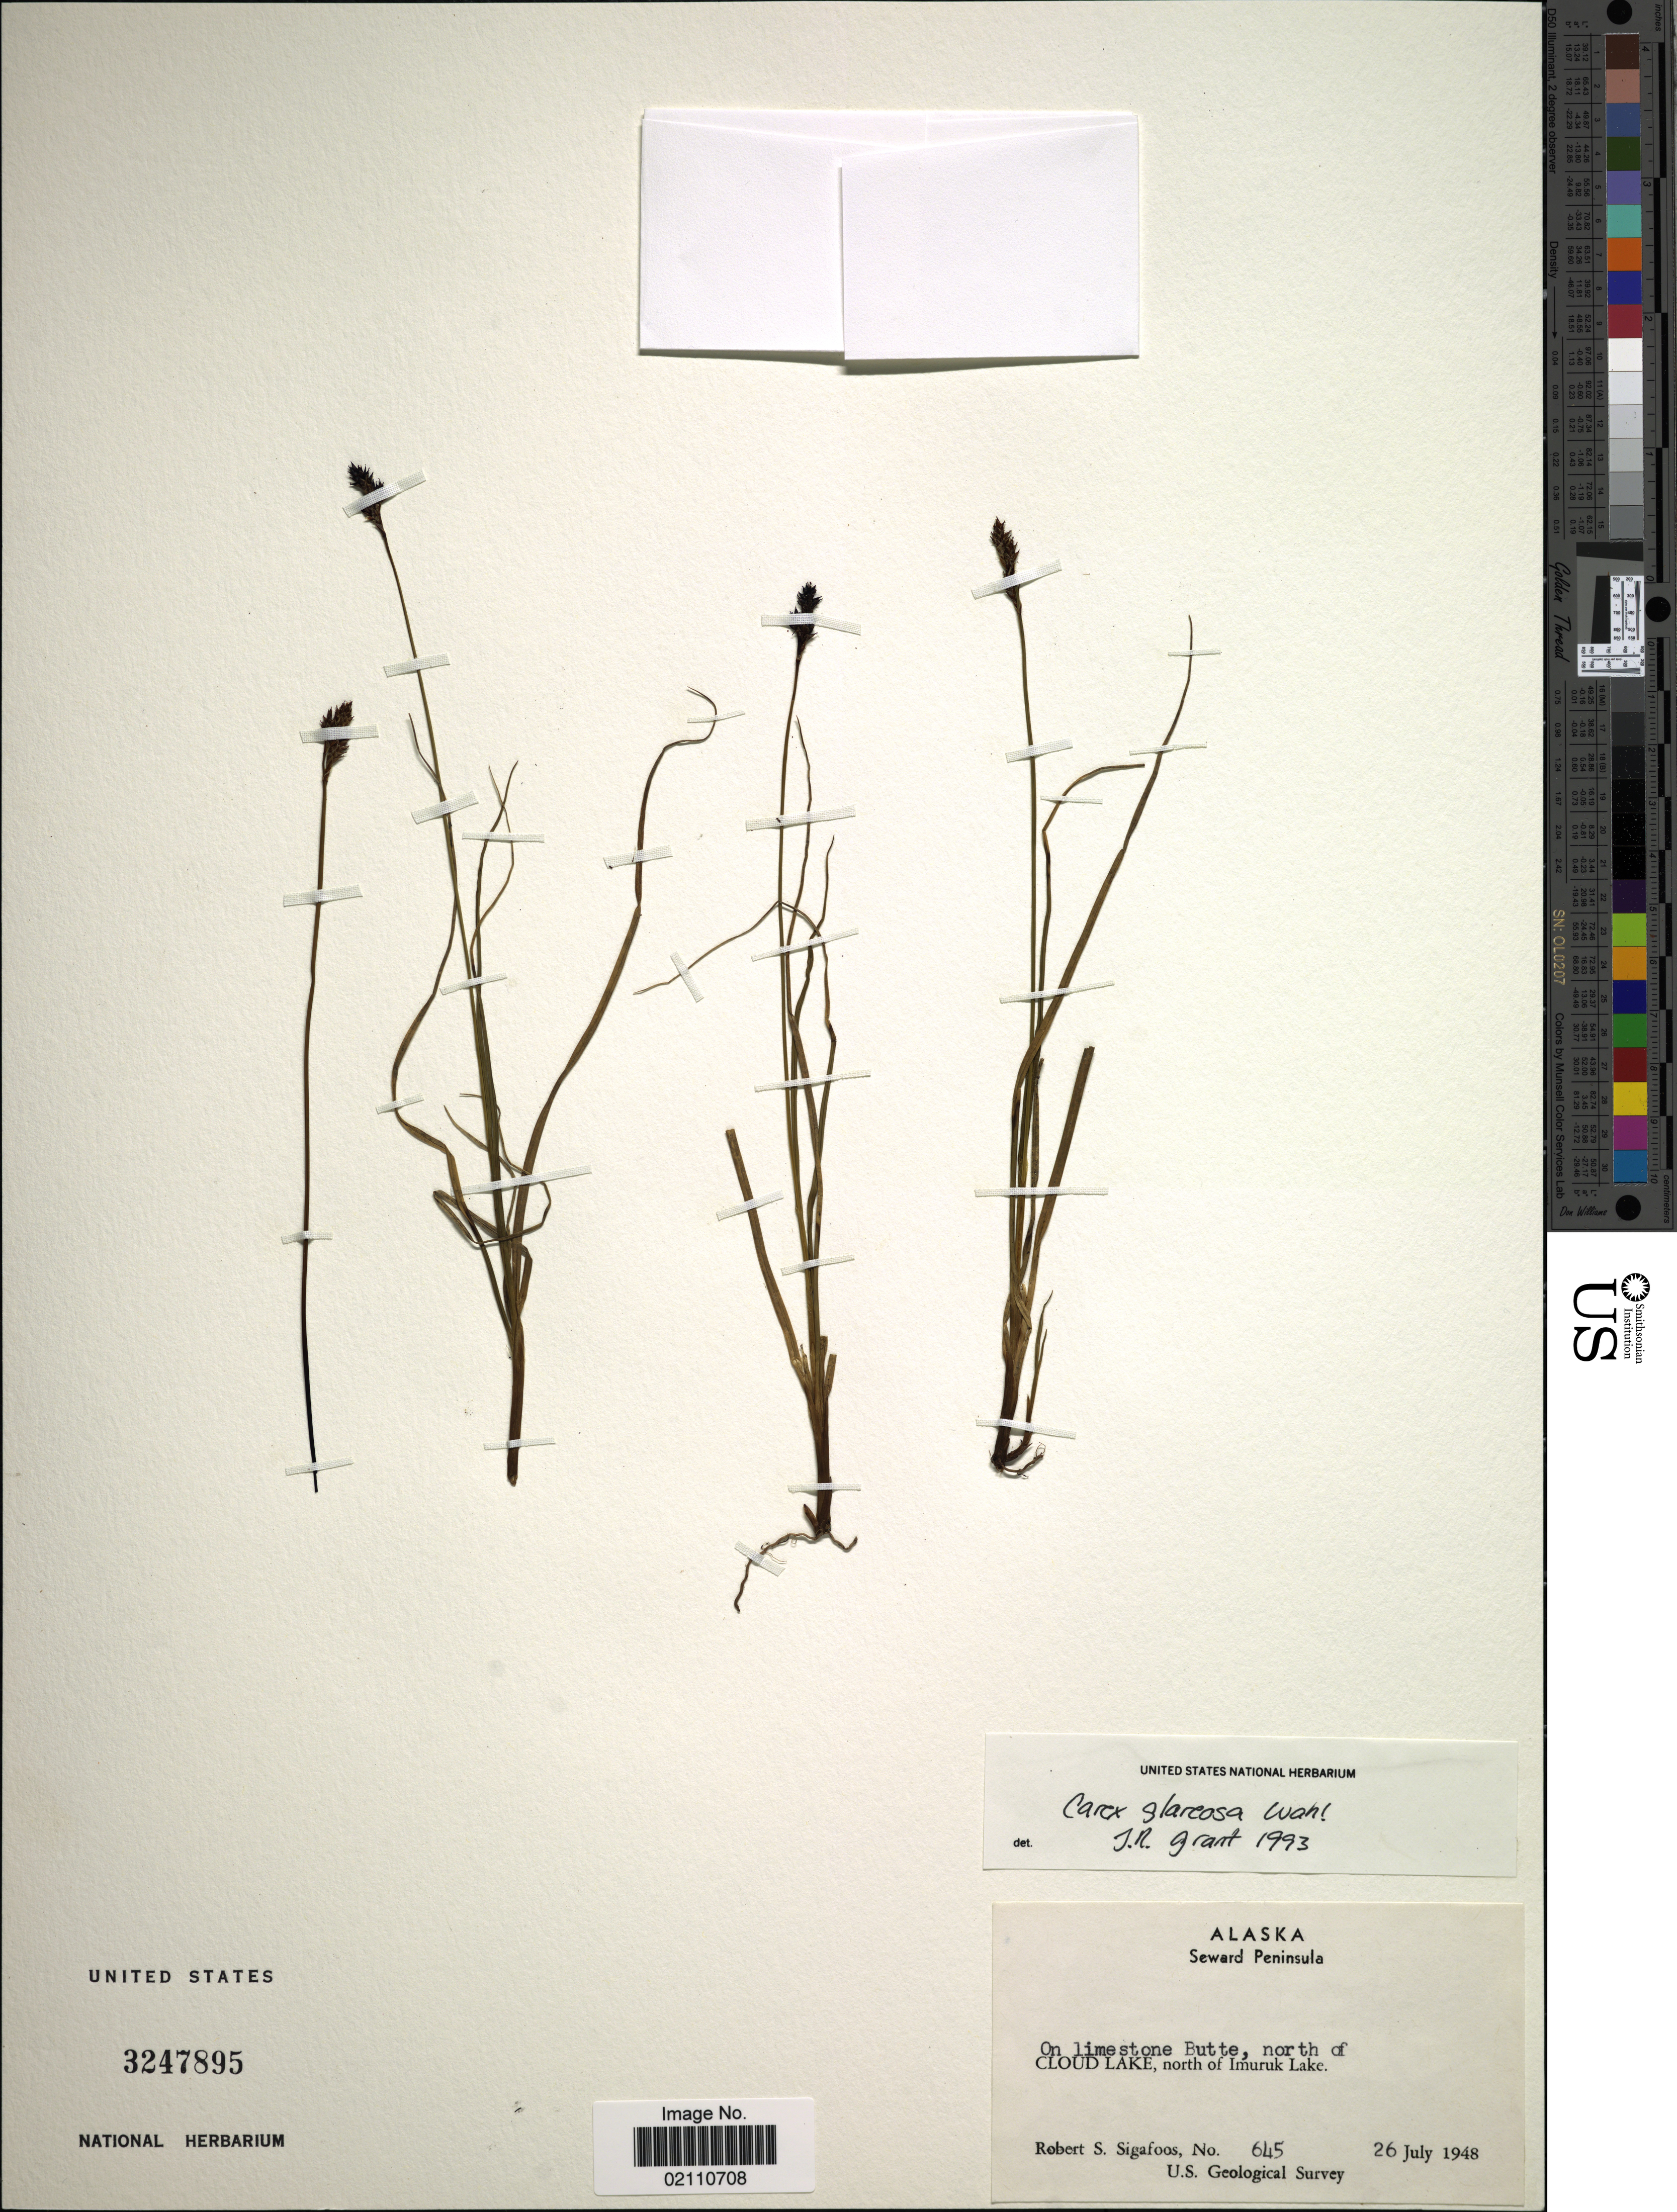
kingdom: Plantae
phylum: Tracheophyta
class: Liliopsida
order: Poales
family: Cyperaceae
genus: Carex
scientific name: Carex glareosa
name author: Schkuhr ex Wahlenb.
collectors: R. Sigafoos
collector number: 645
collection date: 1948-07-26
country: United States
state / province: Alaska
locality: Seward Peninsula, on limestone Butte, north of Cloud Lake, north of Imuruk Lake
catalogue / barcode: US 3247895